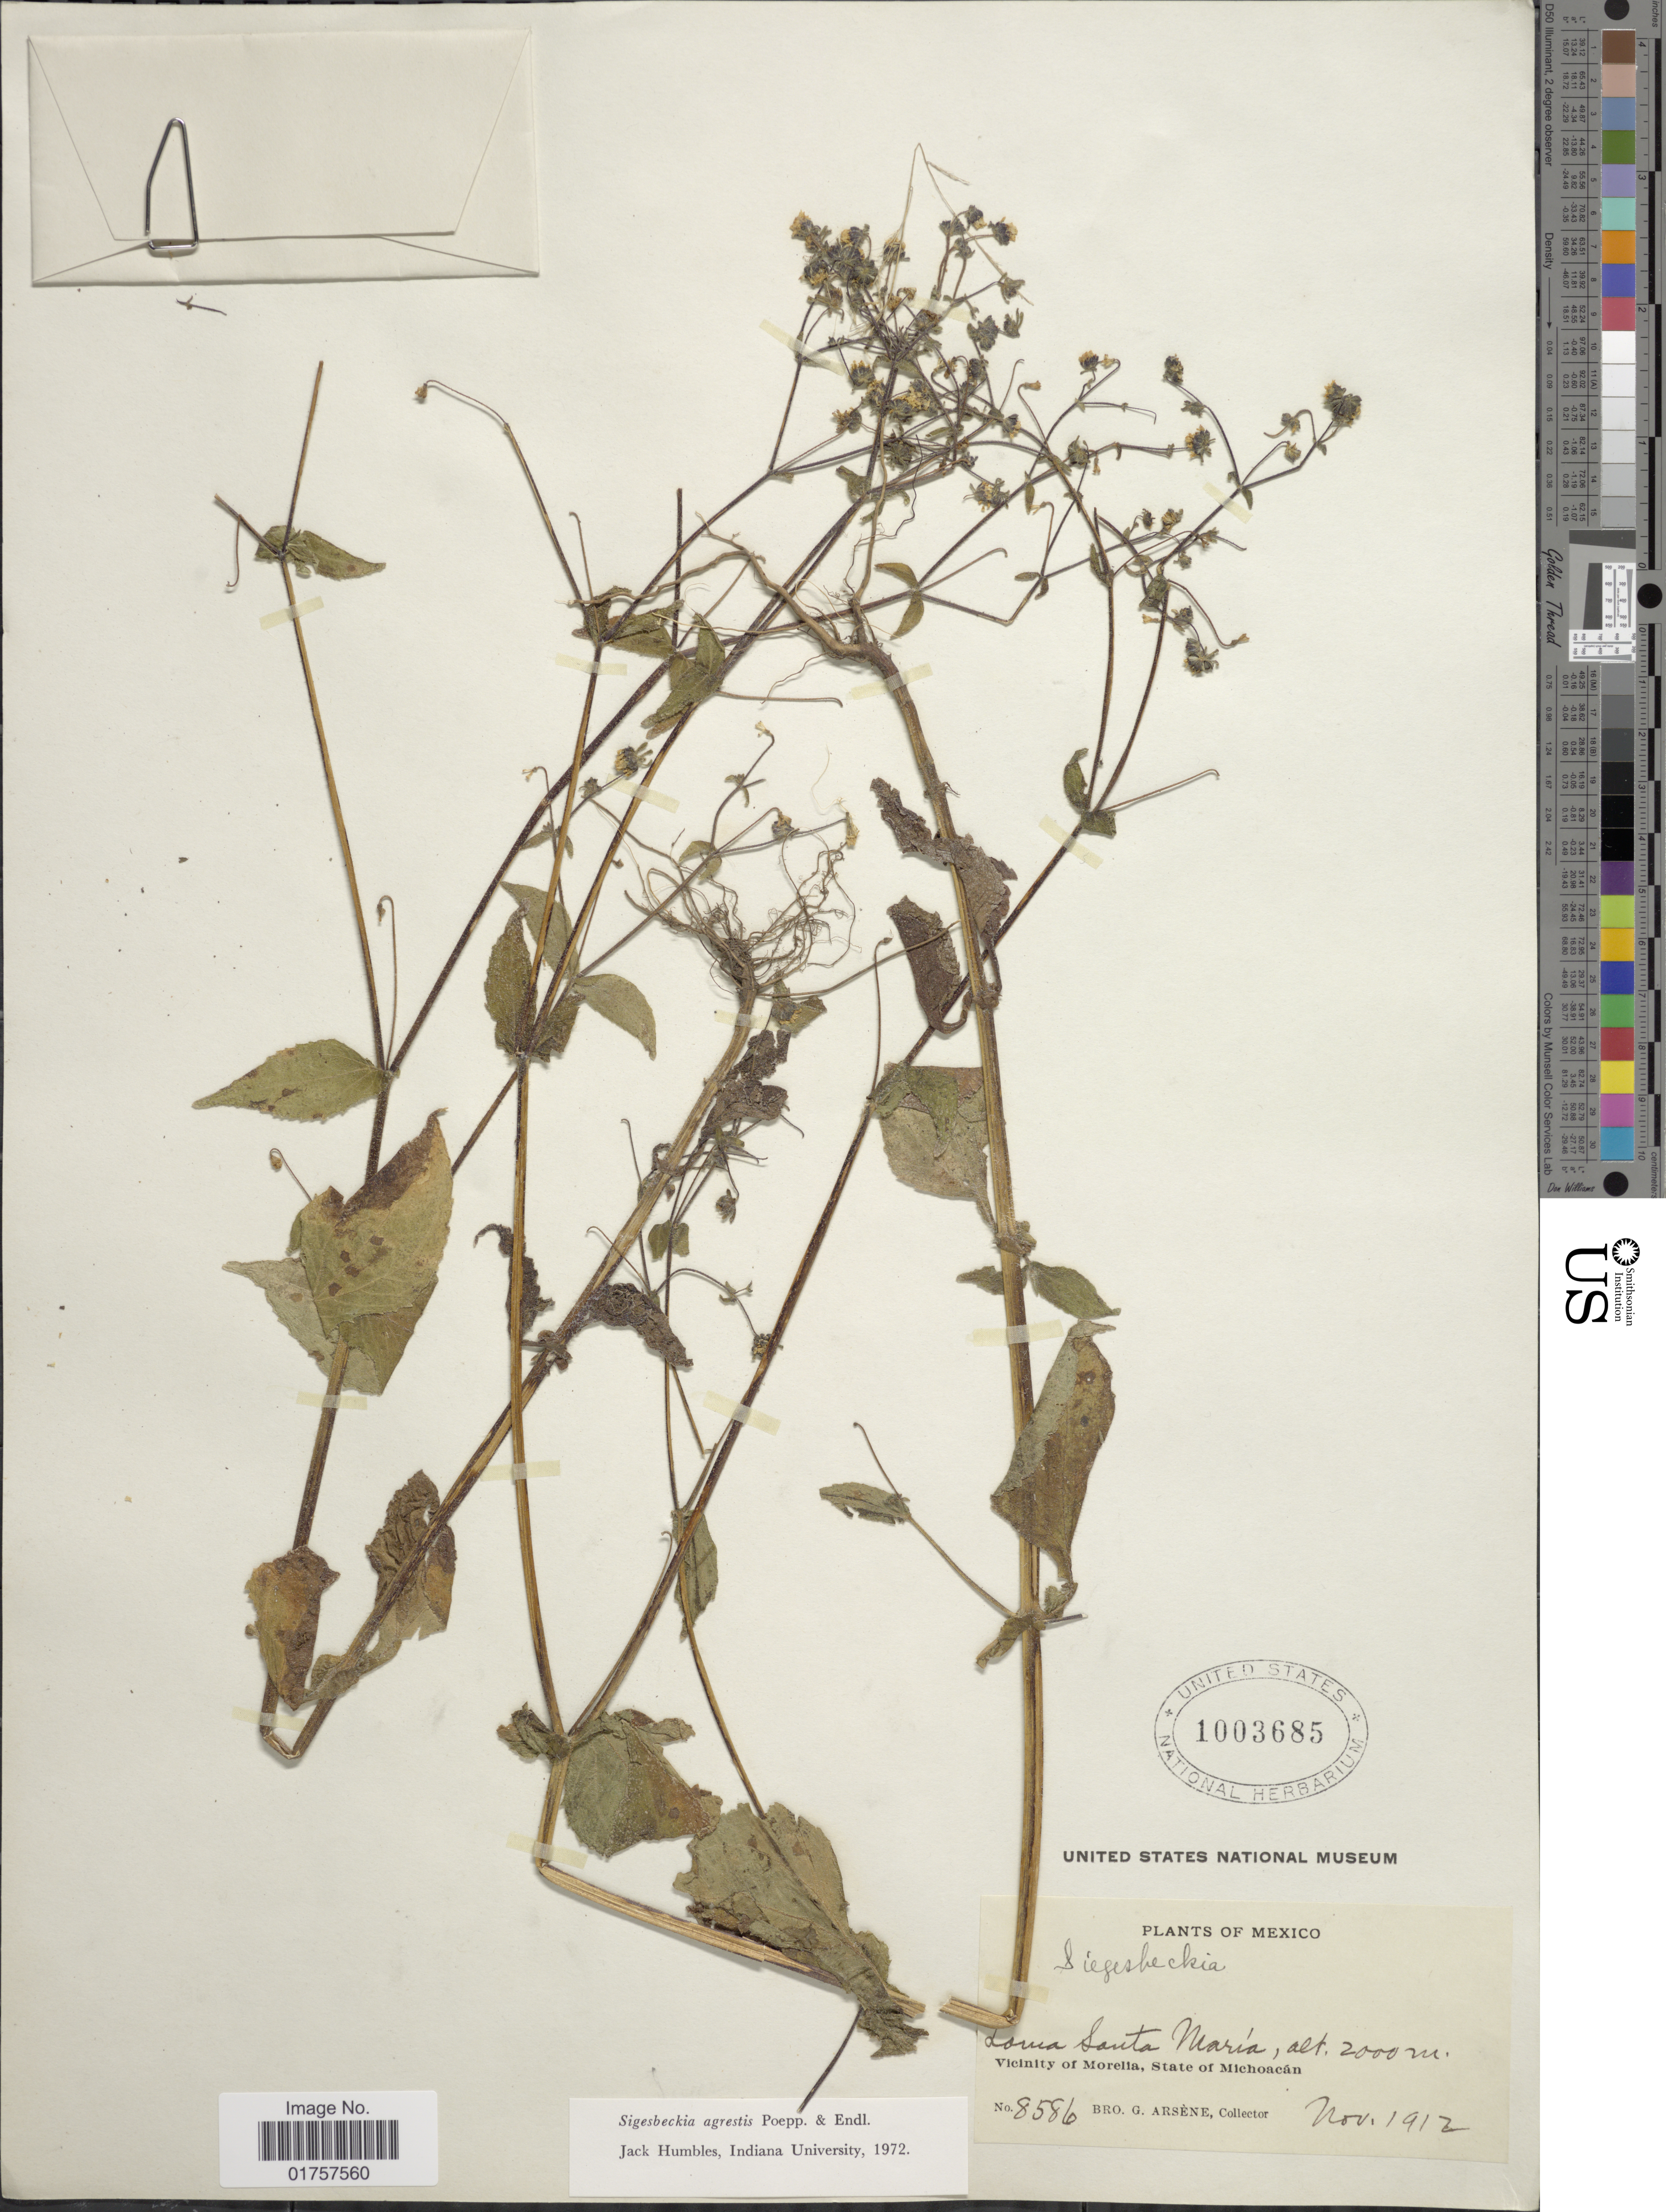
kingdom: Plantae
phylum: Tracheophyta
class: Magnoliopsida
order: Asterales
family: Asteraceae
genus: Sigesbeckia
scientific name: Sigesbeckia agrestis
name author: Poepp.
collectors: Bro. G. Arsène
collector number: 8586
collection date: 1912-11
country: Mexico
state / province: Michoacán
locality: Loma Sant María. Vicinity of Morelia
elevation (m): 2000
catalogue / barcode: US 1003685